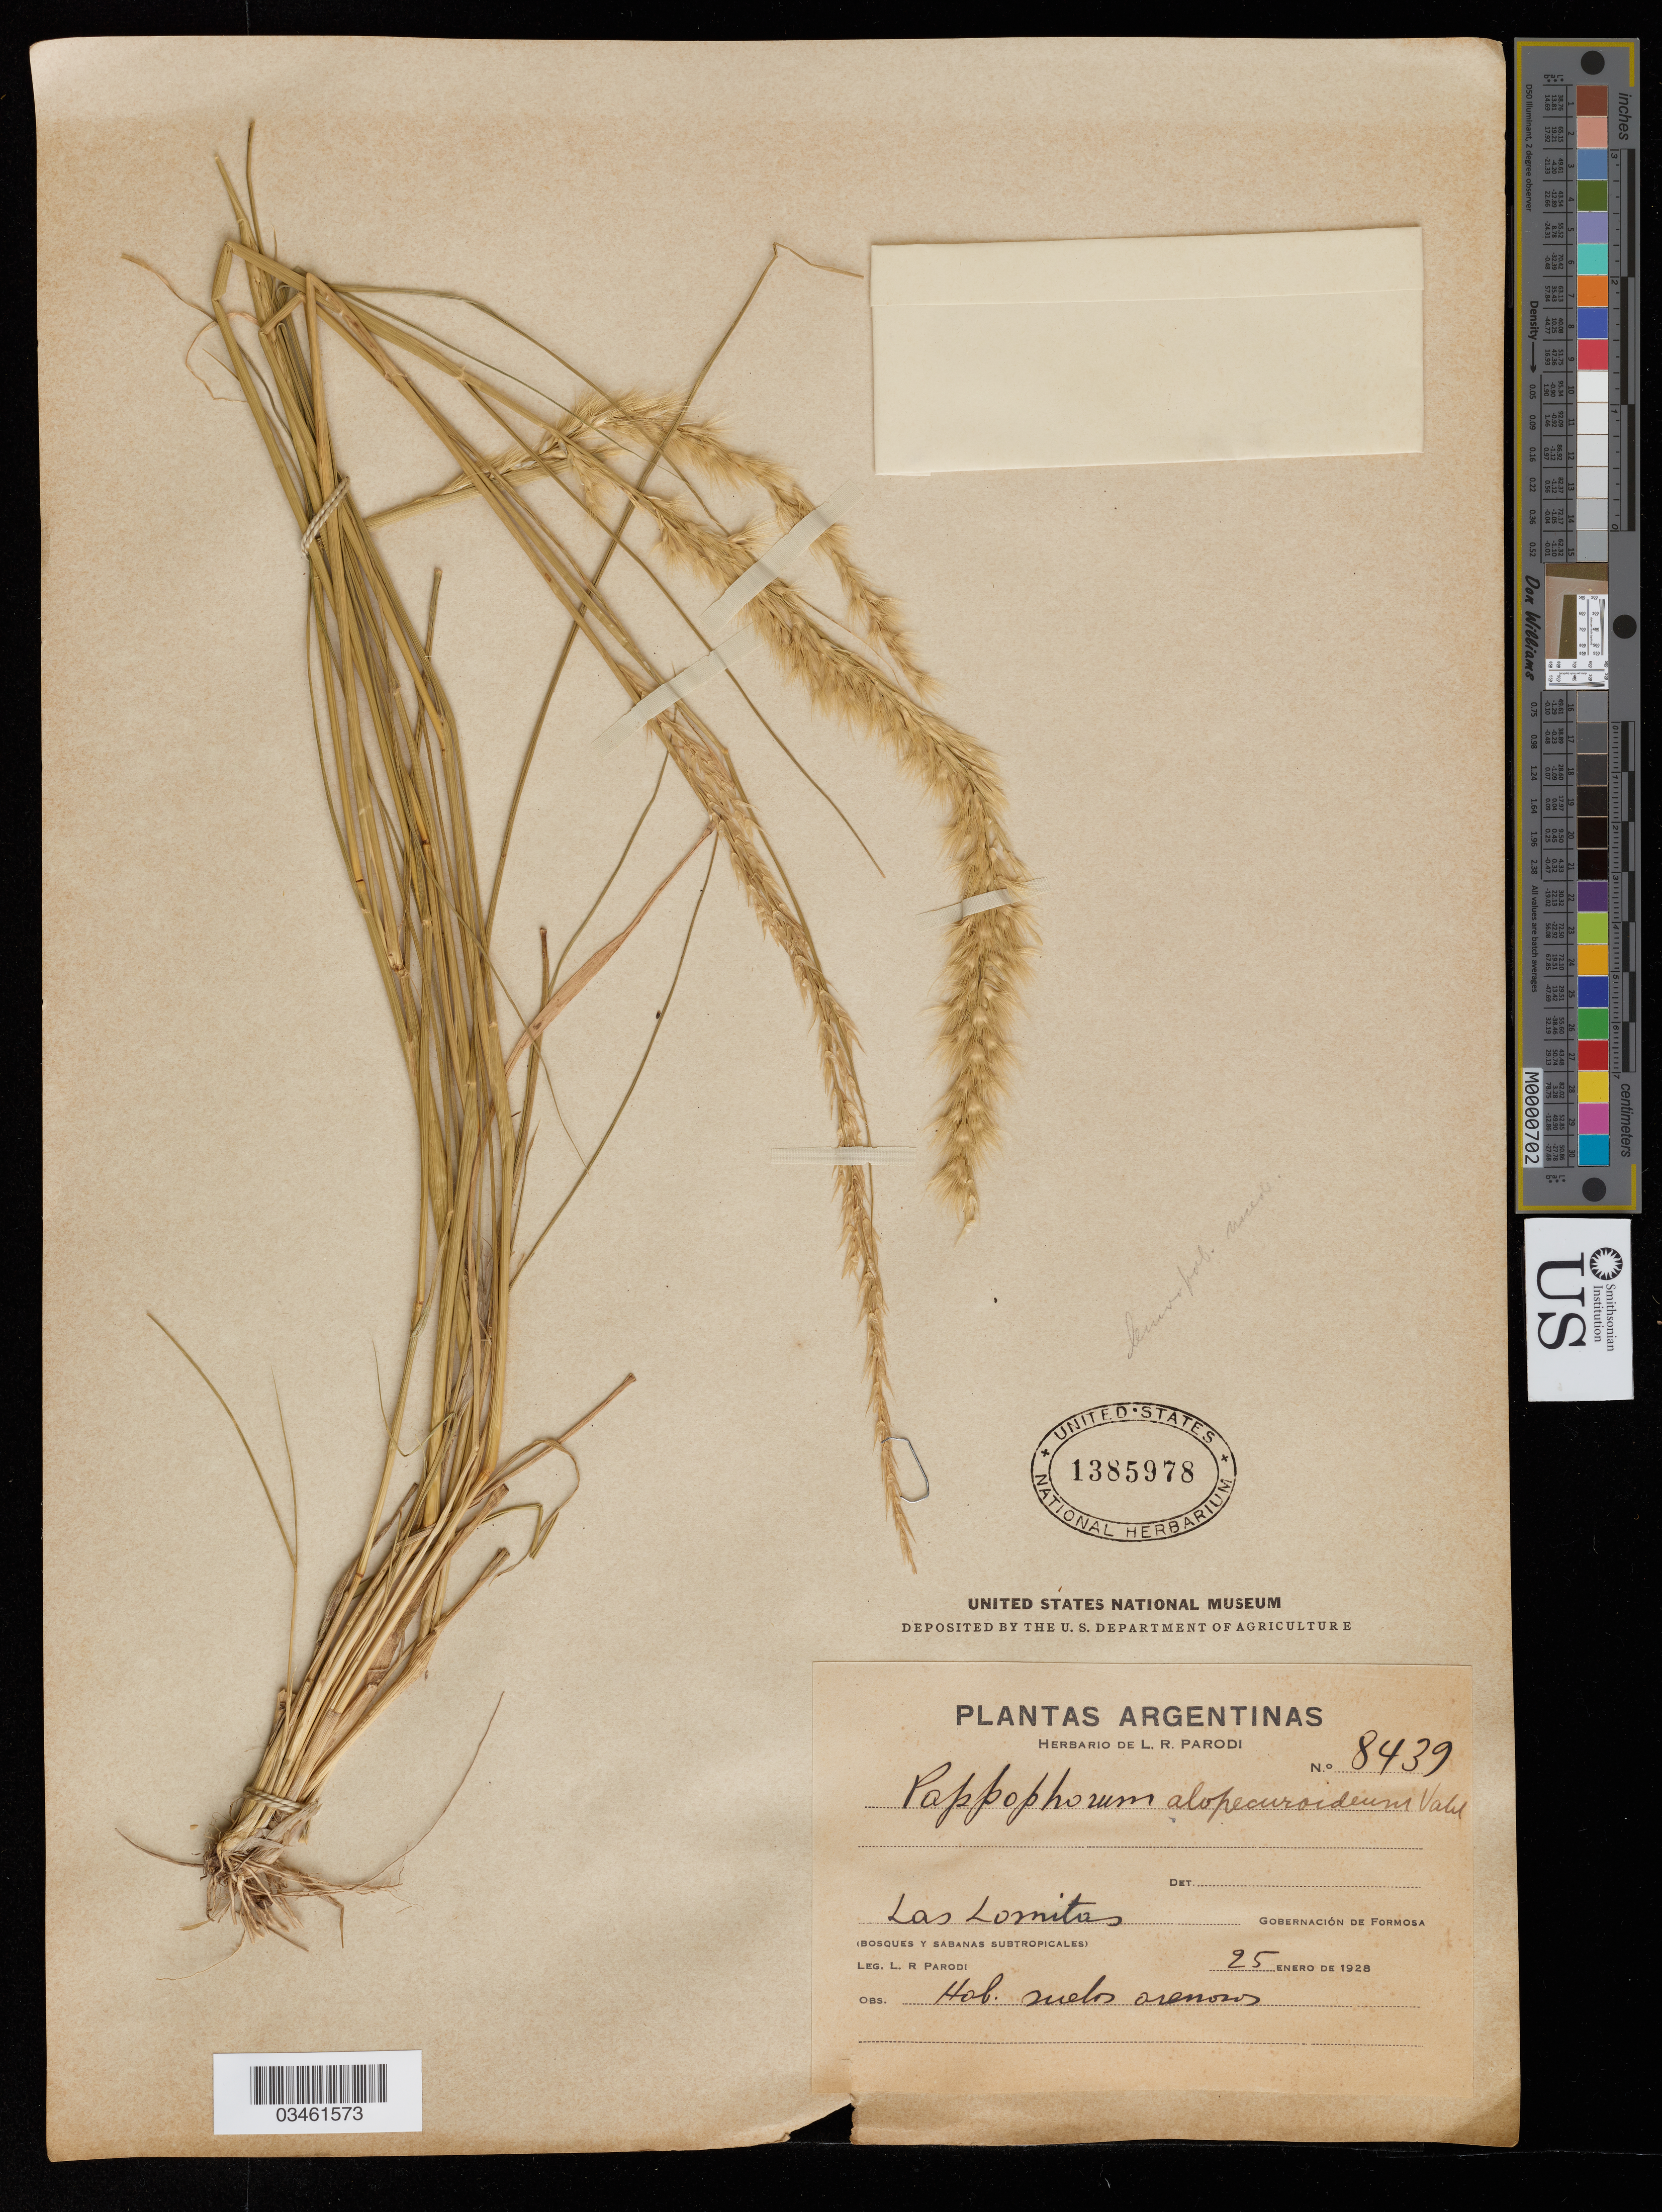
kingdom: Plantae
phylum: Tracheophyta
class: Liliopsida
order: Poales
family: Poaceae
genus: Pappophorum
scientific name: Pappophorum alopecuroideum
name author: Vahl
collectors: L. R. Parodi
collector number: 8439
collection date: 1928-01-25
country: Argentina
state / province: Formosa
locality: Las Lomitas. Gobernación de Formosa. (Bosques y sabanas subtropicales).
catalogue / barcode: US 1385978